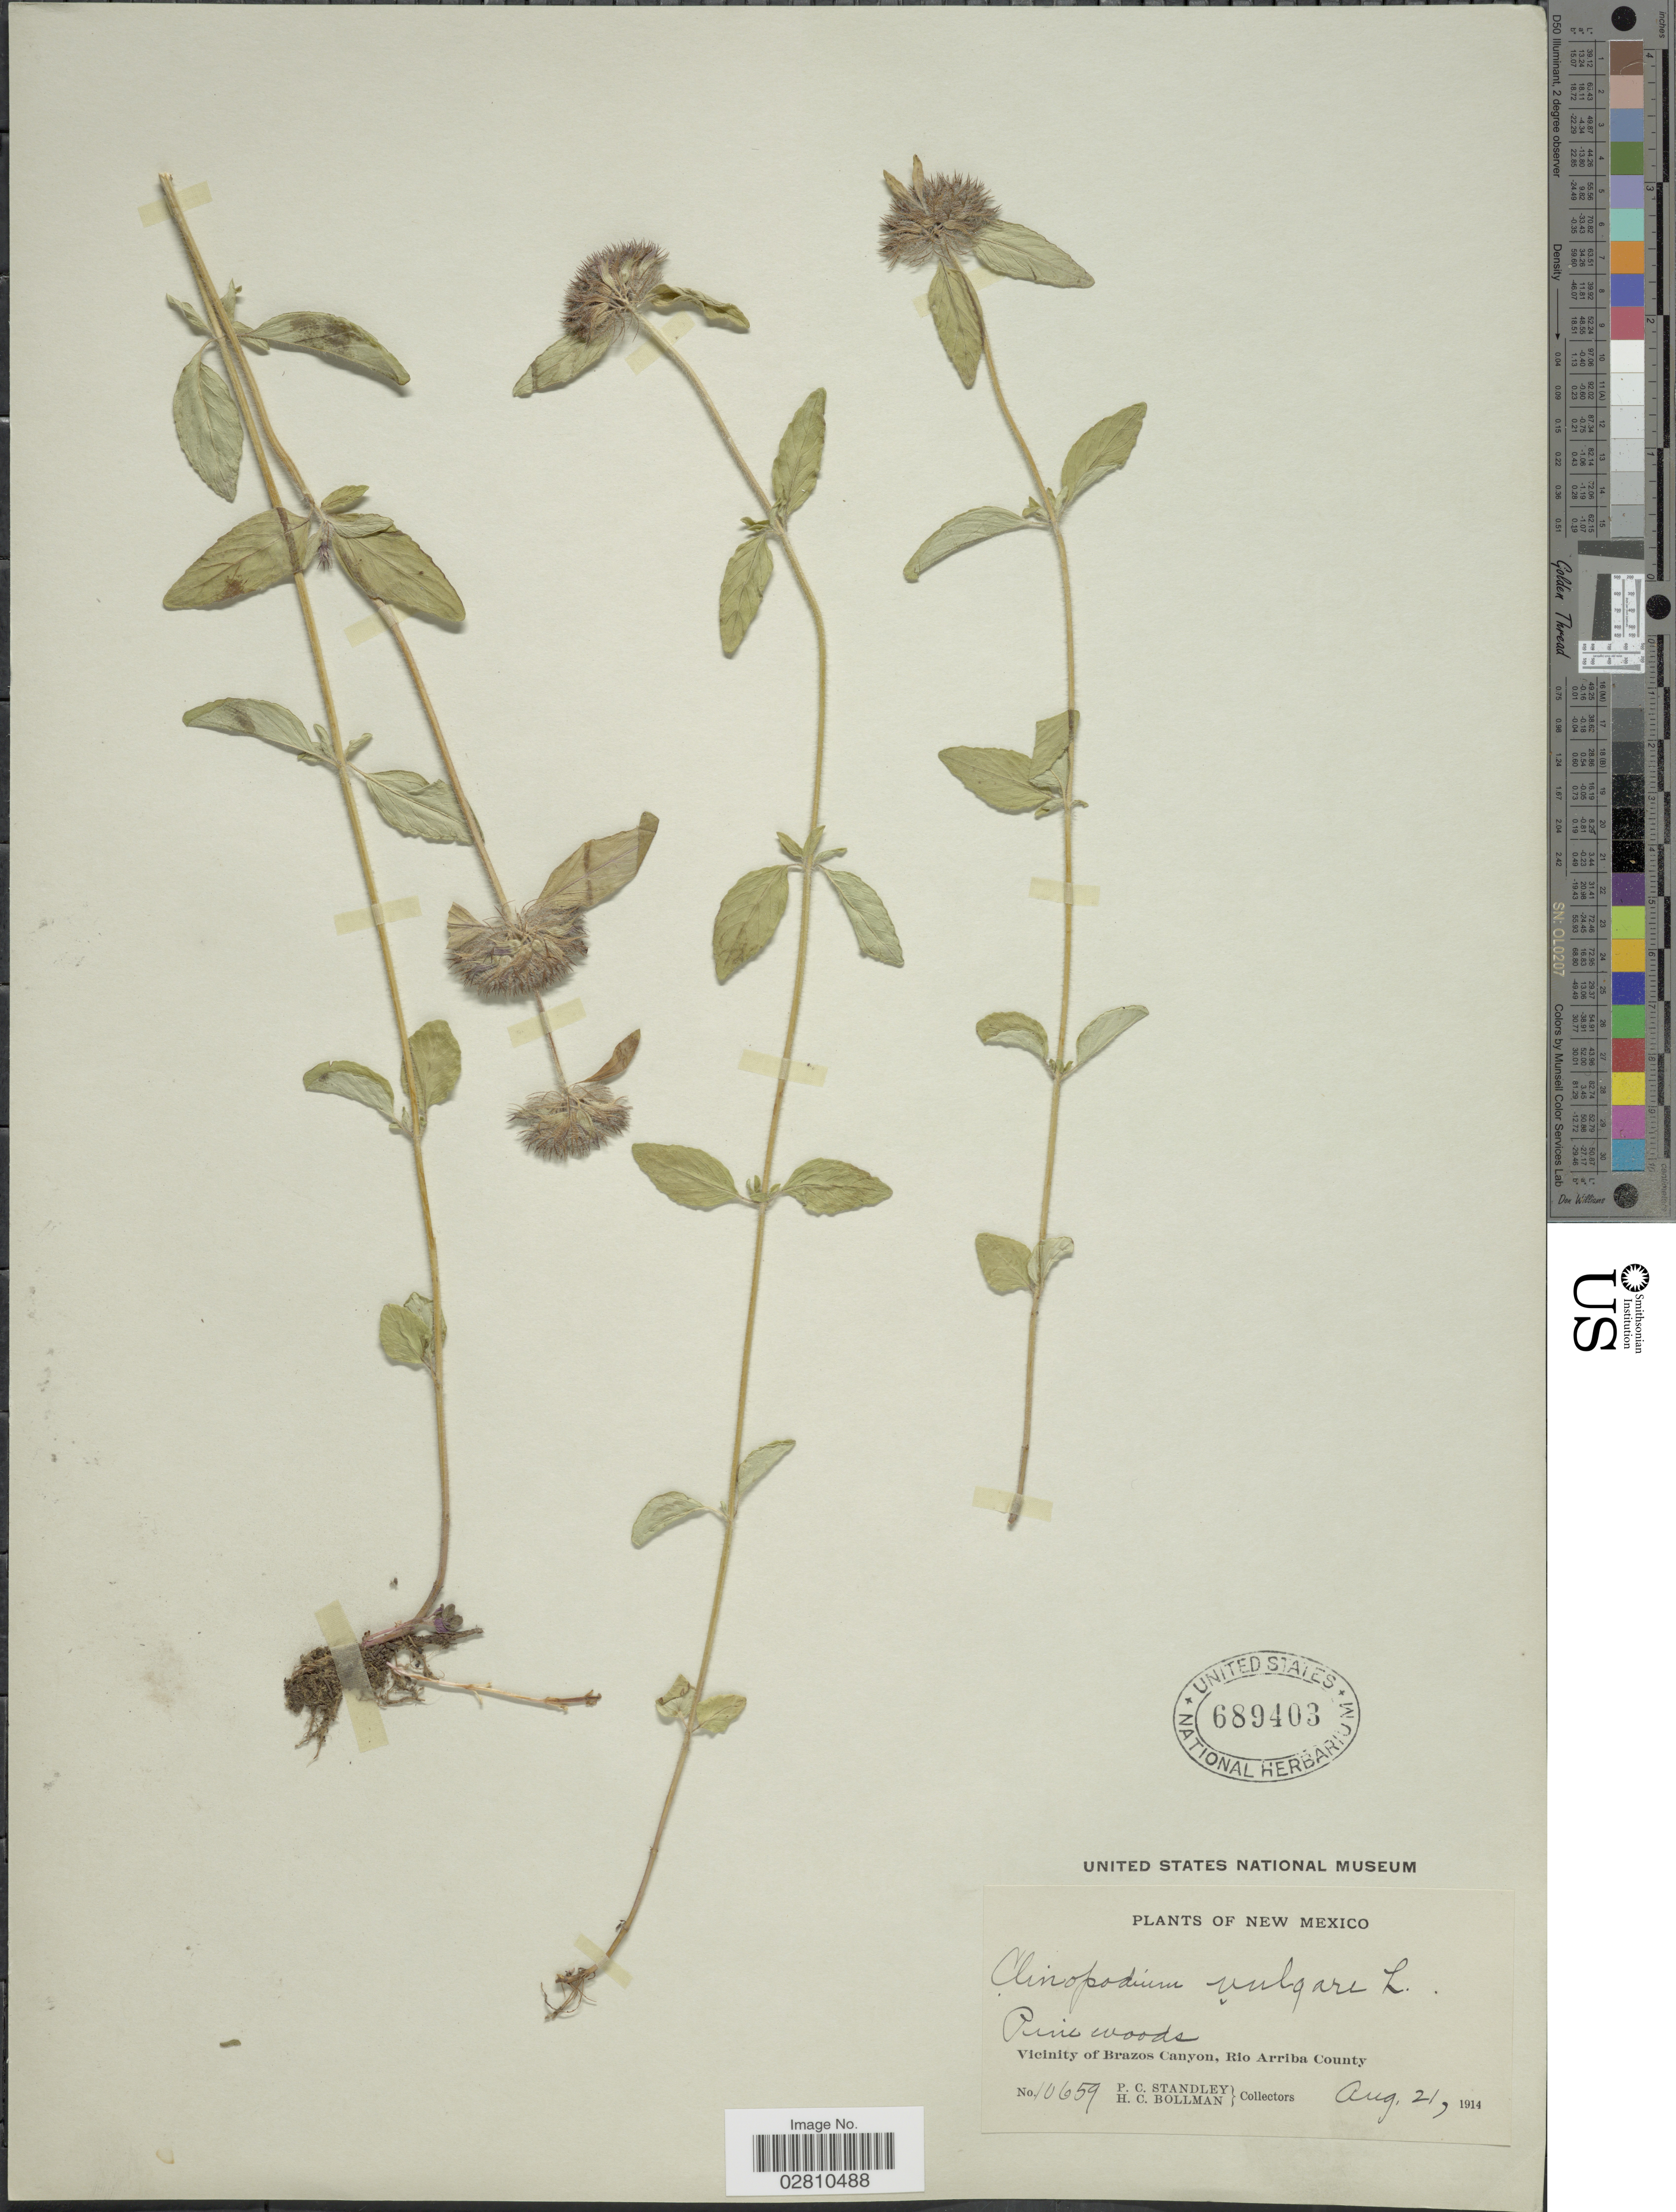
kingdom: Plantae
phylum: Tracheophyta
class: Magnoliopsida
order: Lamiales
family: Lamiaceae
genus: Clinopodium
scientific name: Clinopodium vulgare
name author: L.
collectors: P. C. Standley & H. C. Bollman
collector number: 10659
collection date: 1914-08-21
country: United States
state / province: New Mexico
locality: Vicinity of Brazos Canyon, Rio Arriba County.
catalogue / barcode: US 689403